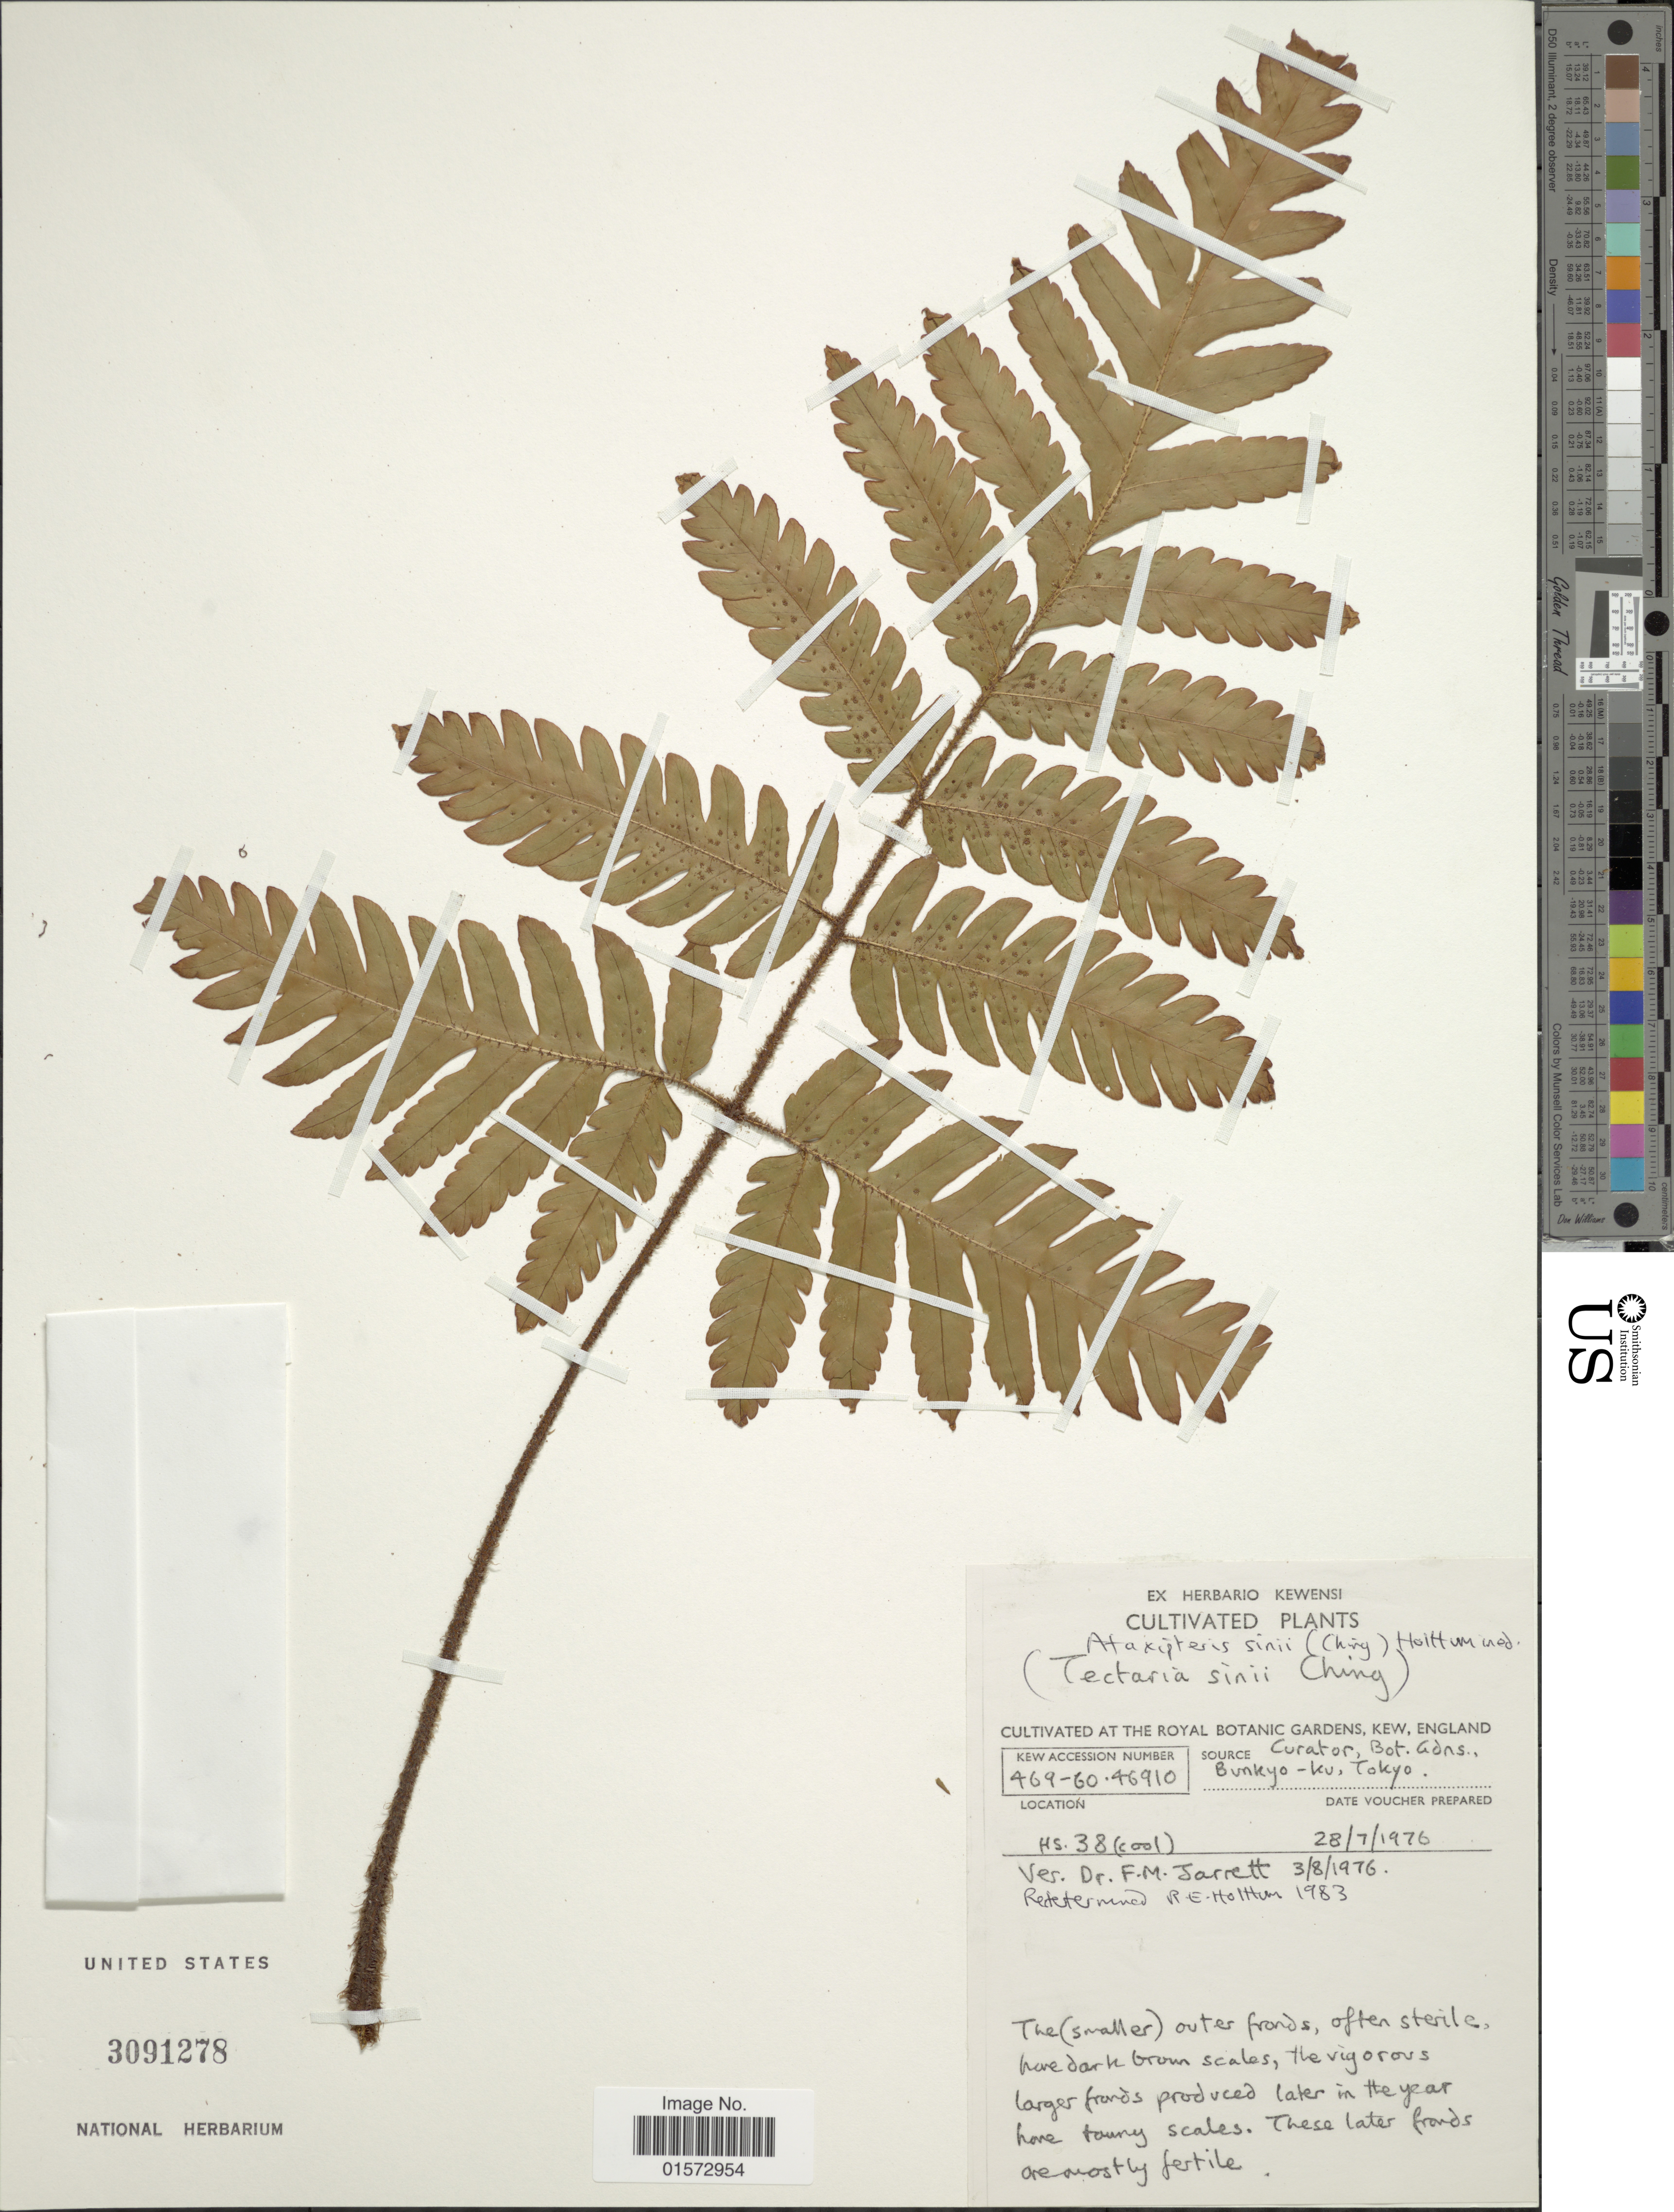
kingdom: Plantae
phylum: Tracheophyta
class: Polypodiopsida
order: Polypodiales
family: Tectariaceae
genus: Tectaria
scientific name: Tectaria sinii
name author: Ching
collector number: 38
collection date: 1976-07-28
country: United Kingdom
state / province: England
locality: At the Royal Botanic Gardens, Kew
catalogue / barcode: US 3091278